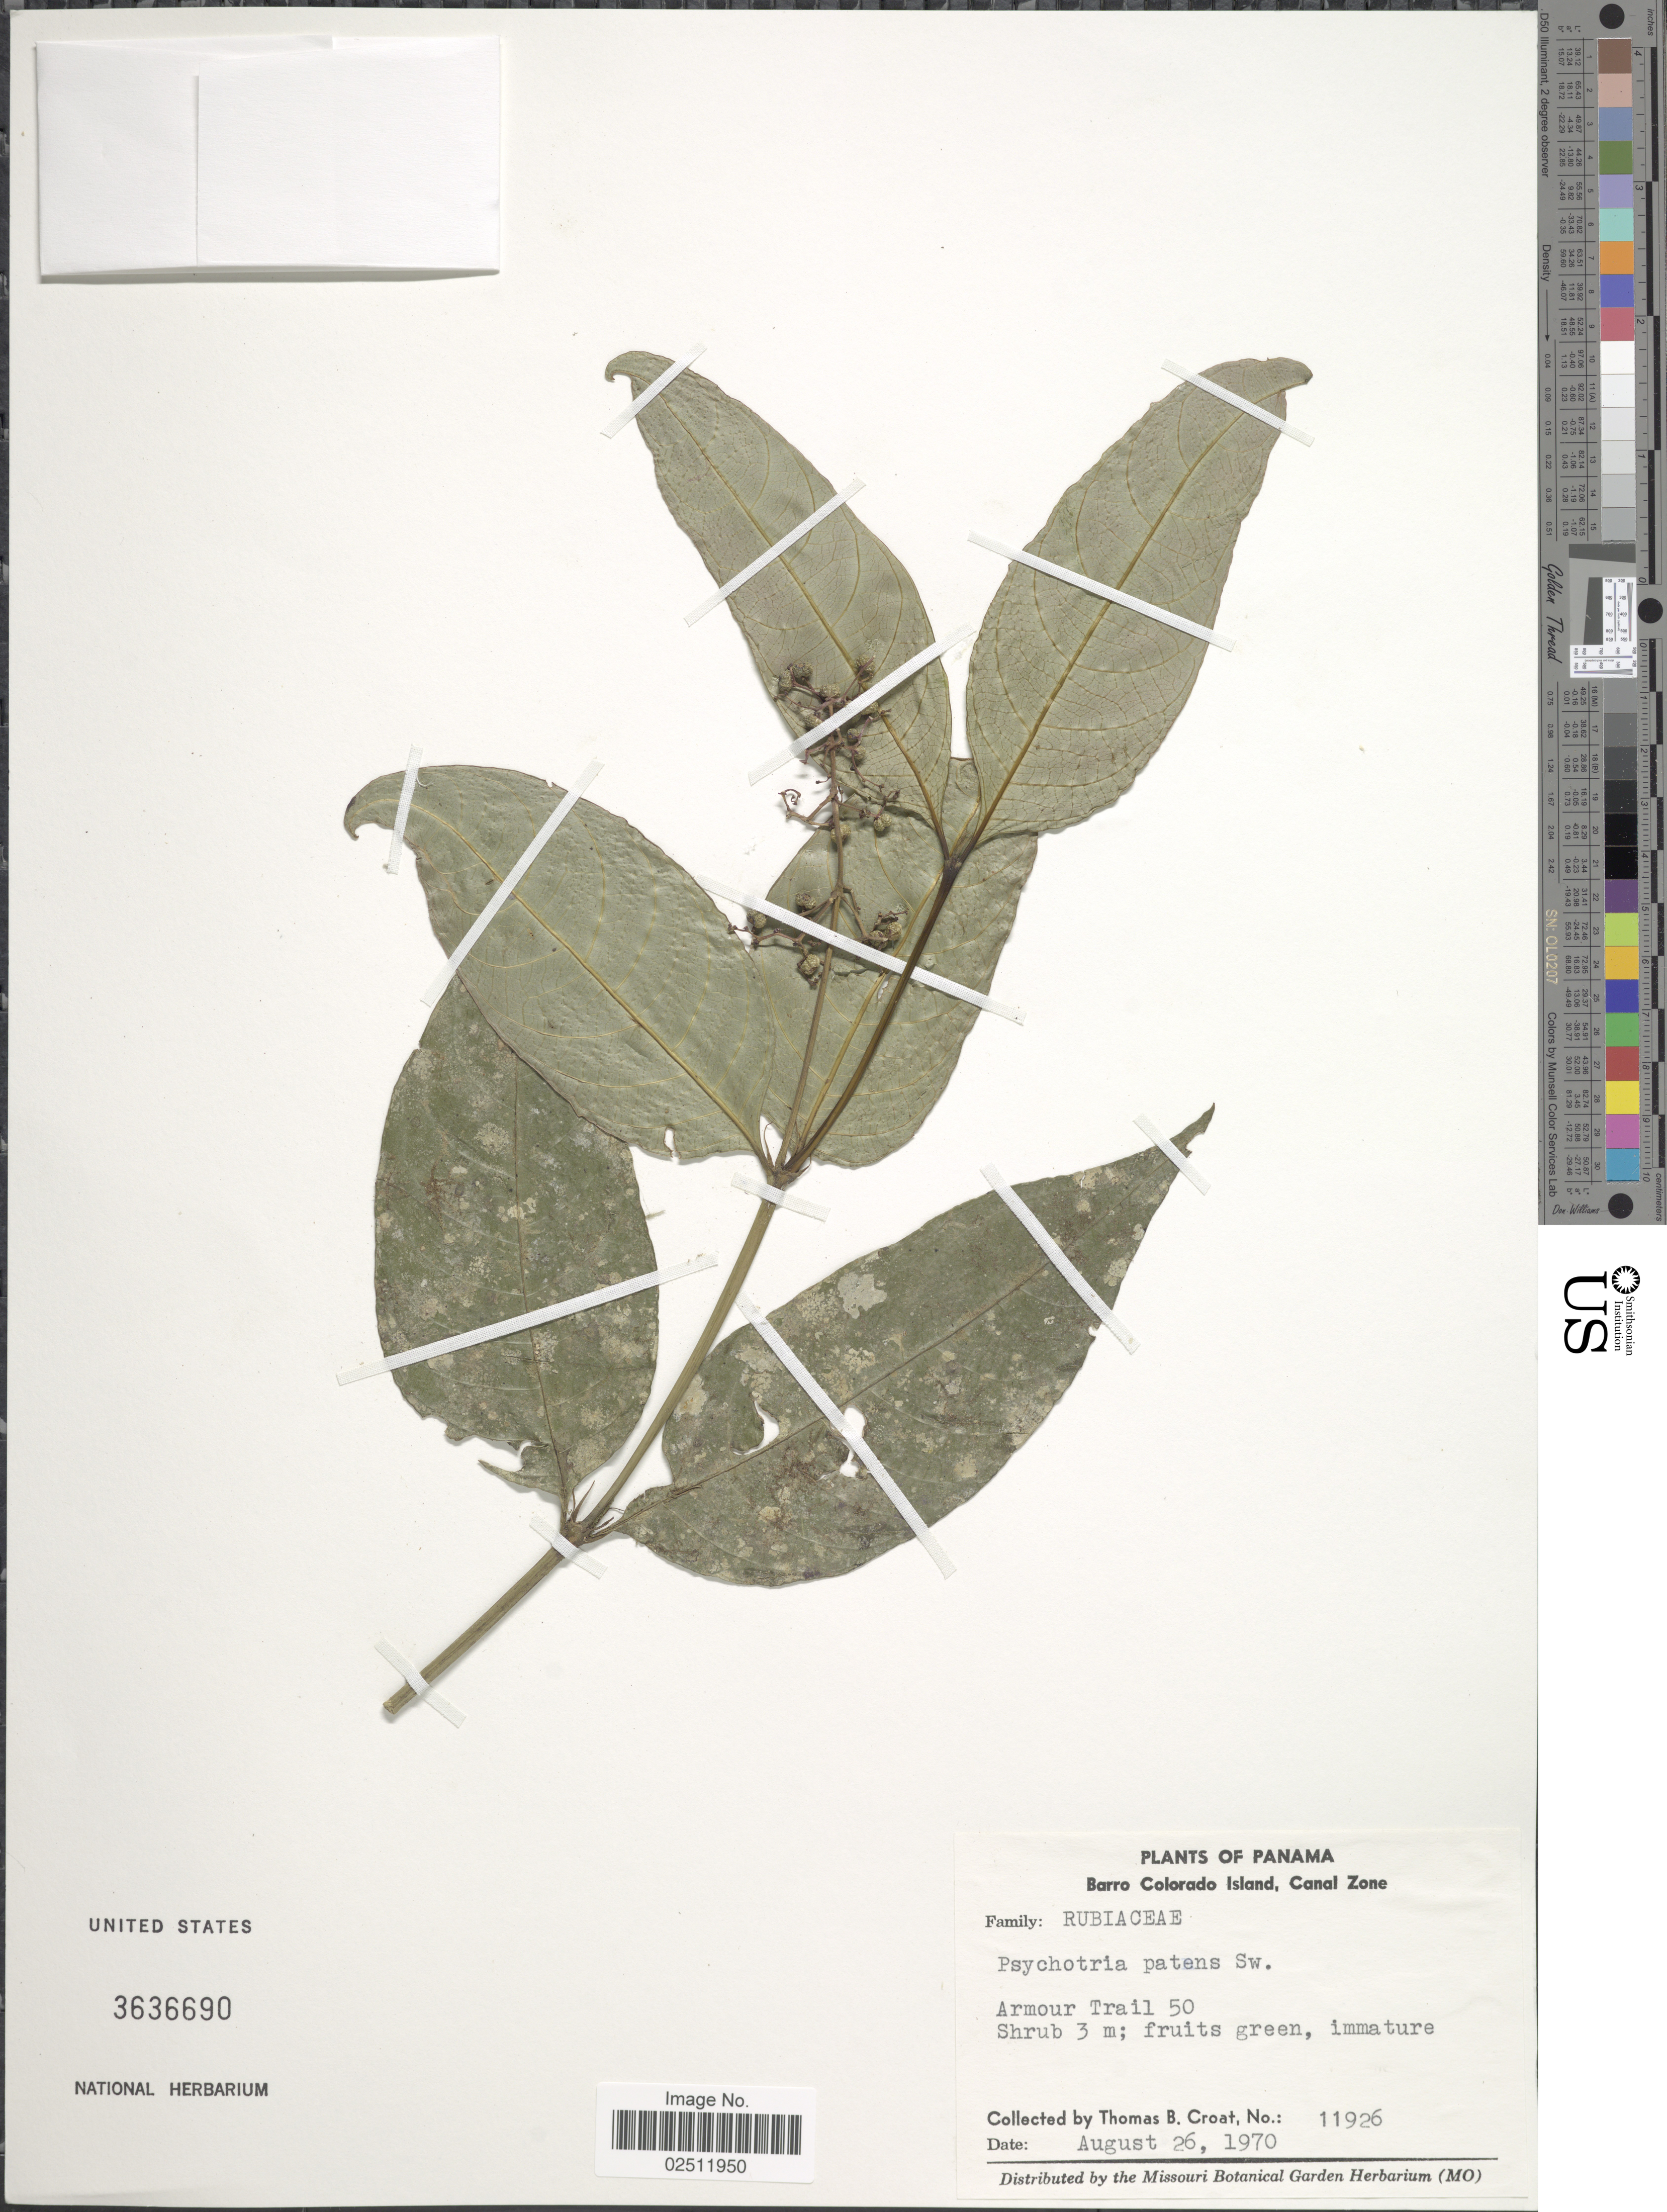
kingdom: Plantae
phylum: Tracheophyta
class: Magnoliopsida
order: Gentianales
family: Rubiaceae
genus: Psychotria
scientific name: Psychotria deflexa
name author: DC.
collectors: T. B. Croat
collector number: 11926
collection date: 1970-08-26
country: Panama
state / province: Panamá Oeste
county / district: Canal Zone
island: Barro Colorado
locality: Barro Colorado Island, Canal Zone. Armour Trail 50.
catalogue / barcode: US 3636690